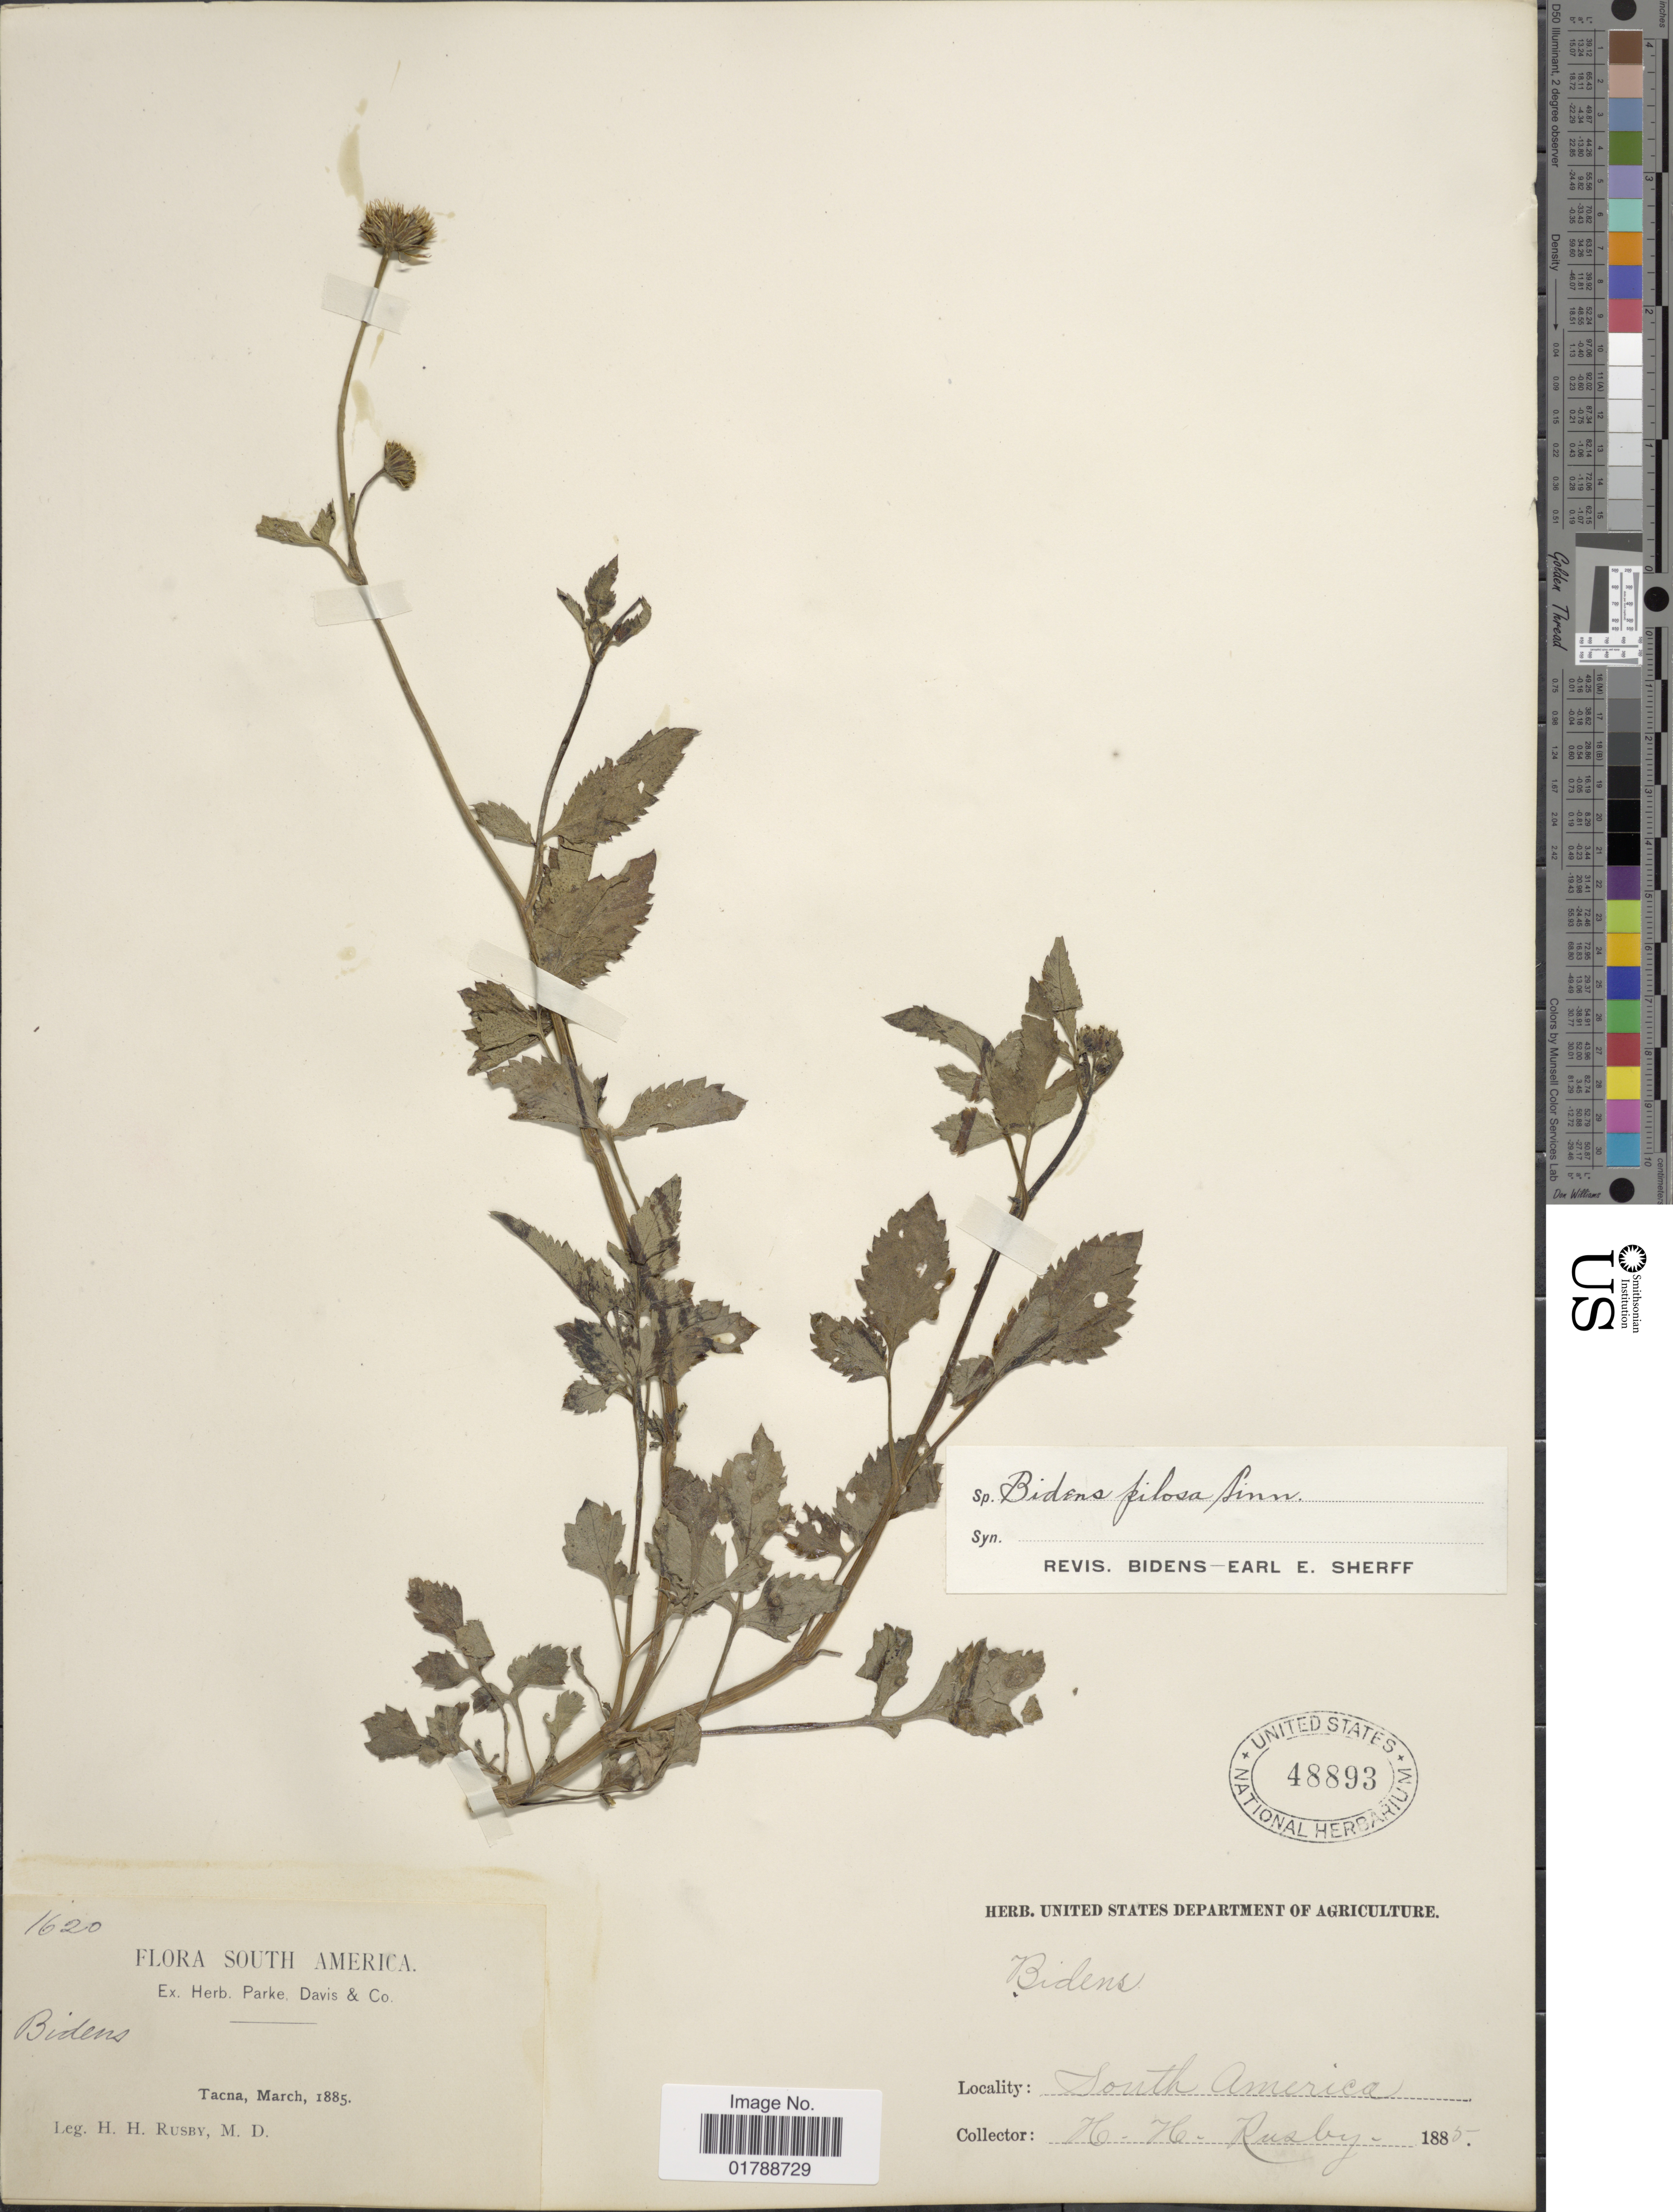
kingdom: Plantae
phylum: Tracheophyta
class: Magnoliopsida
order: Asterales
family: Asteraceae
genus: Bidens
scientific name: Bidens pilosa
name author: L.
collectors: H. H. Rusby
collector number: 1620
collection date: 1885-03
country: Peru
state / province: Tacna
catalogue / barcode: US 48893